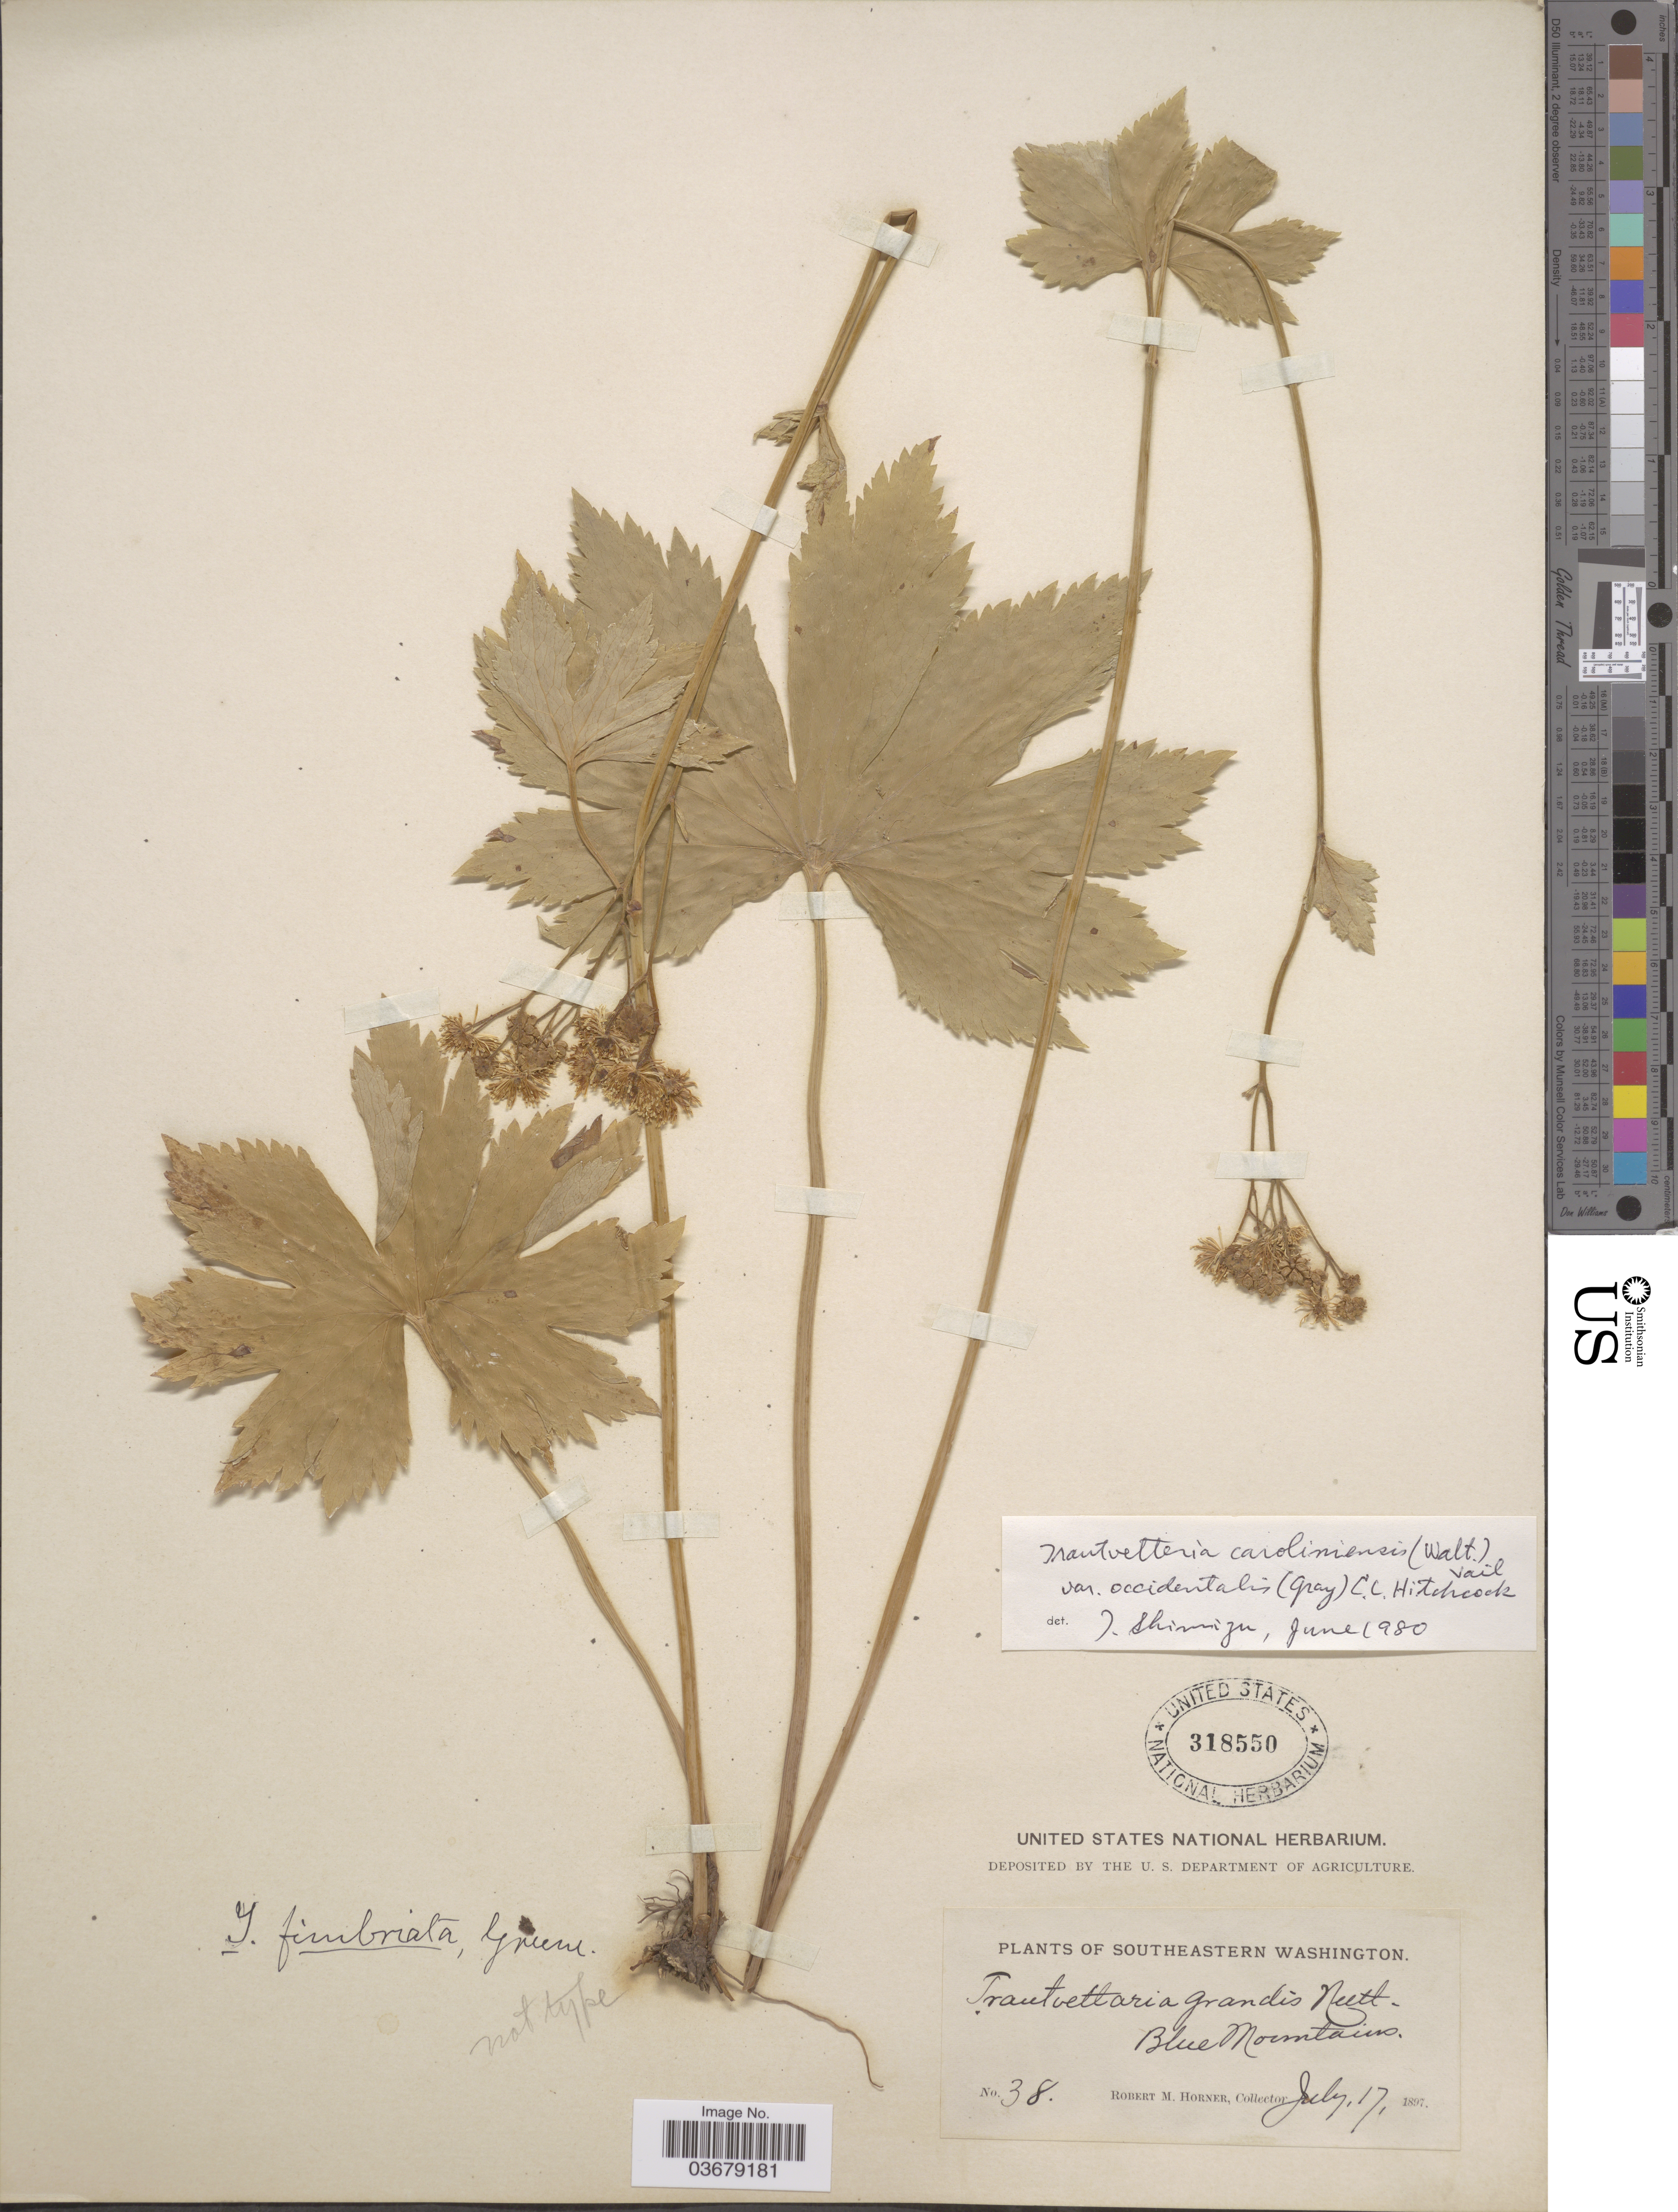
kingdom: Plantae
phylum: Tracheophyta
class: Magnoliopsida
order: Ranunculales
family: Ranunculaceae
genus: Trautvetteria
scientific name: Trautvetteria caroliniensis var. grandis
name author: (Water) Vail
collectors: R. Horner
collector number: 38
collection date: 1897-07-17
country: United States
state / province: Washington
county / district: Clallam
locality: Southeastern Washington. Blue Mountains.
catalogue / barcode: US 318550